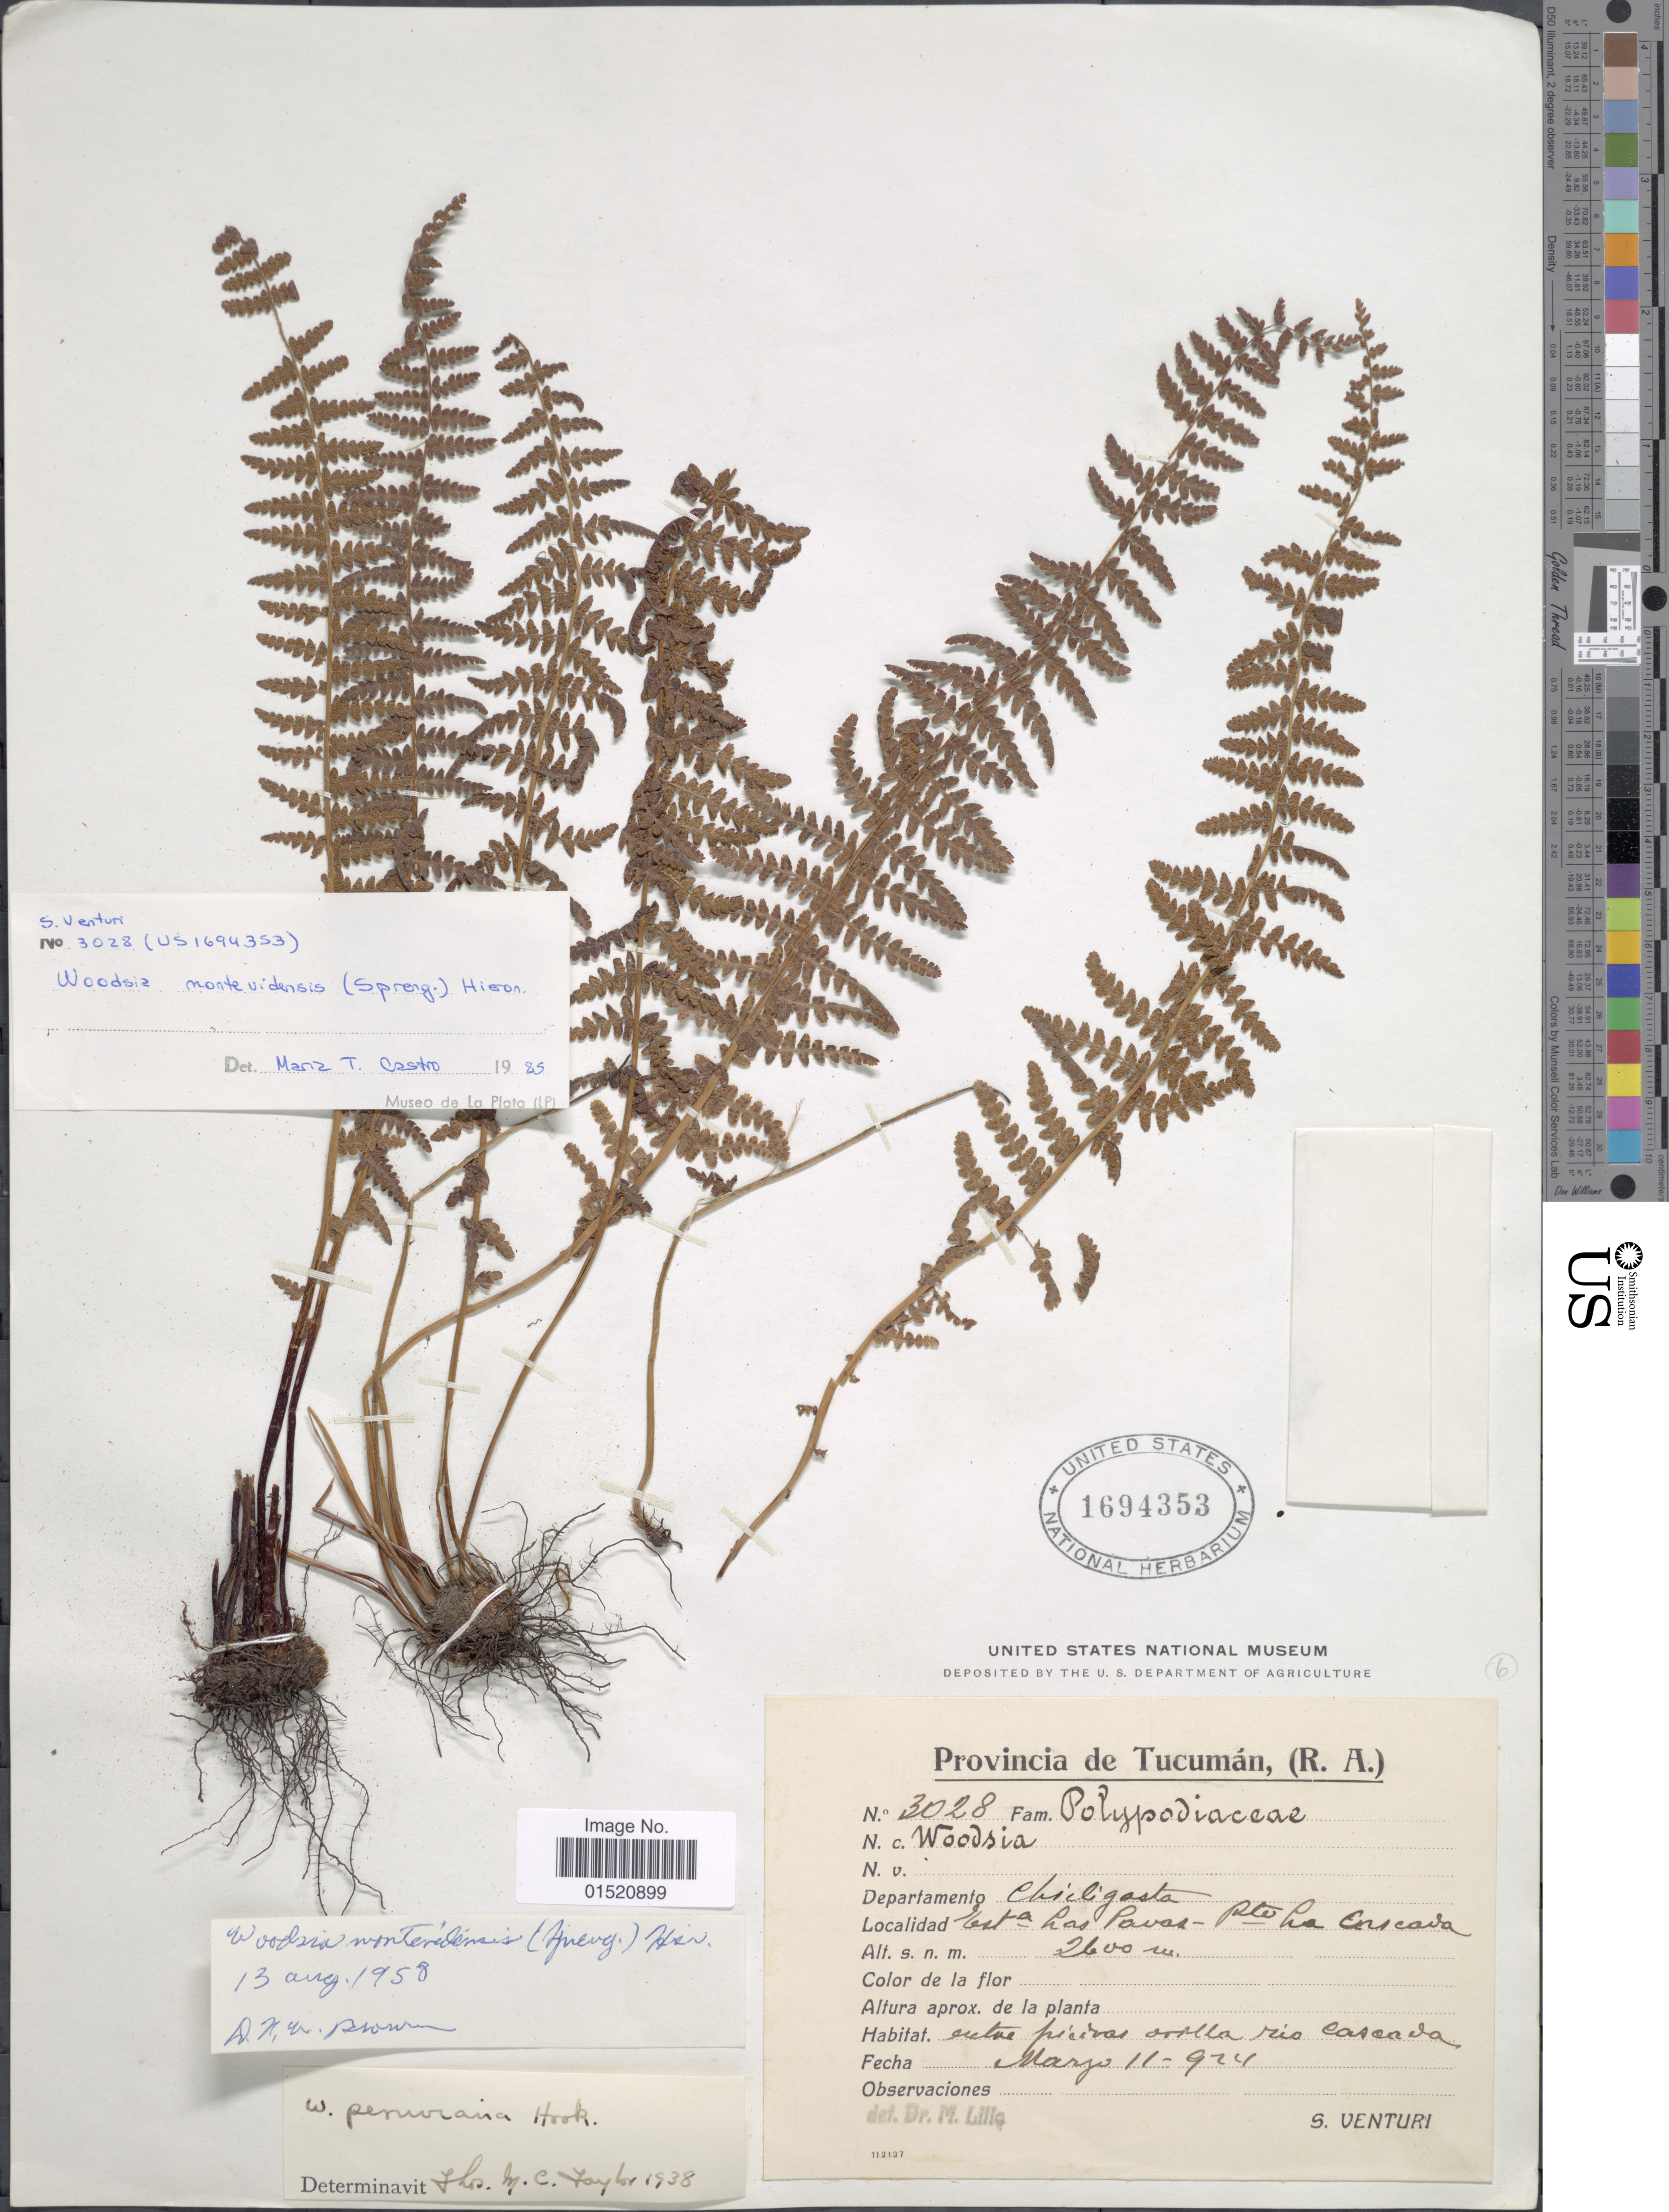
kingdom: Plantae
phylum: Tracheophyta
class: Polypodiopsida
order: Polypodiales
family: Woodsiaceae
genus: Woodsia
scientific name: Woodsia montevidensis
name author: (Spreng.) Hieron.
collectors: S. Venturi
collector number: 3028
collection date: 1924-03-11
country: Argentina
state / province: Tucuman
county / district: Chicligasta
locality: Est-a Las Pavas - Pto La Cascada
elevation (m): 2600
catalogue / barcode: US 1694353